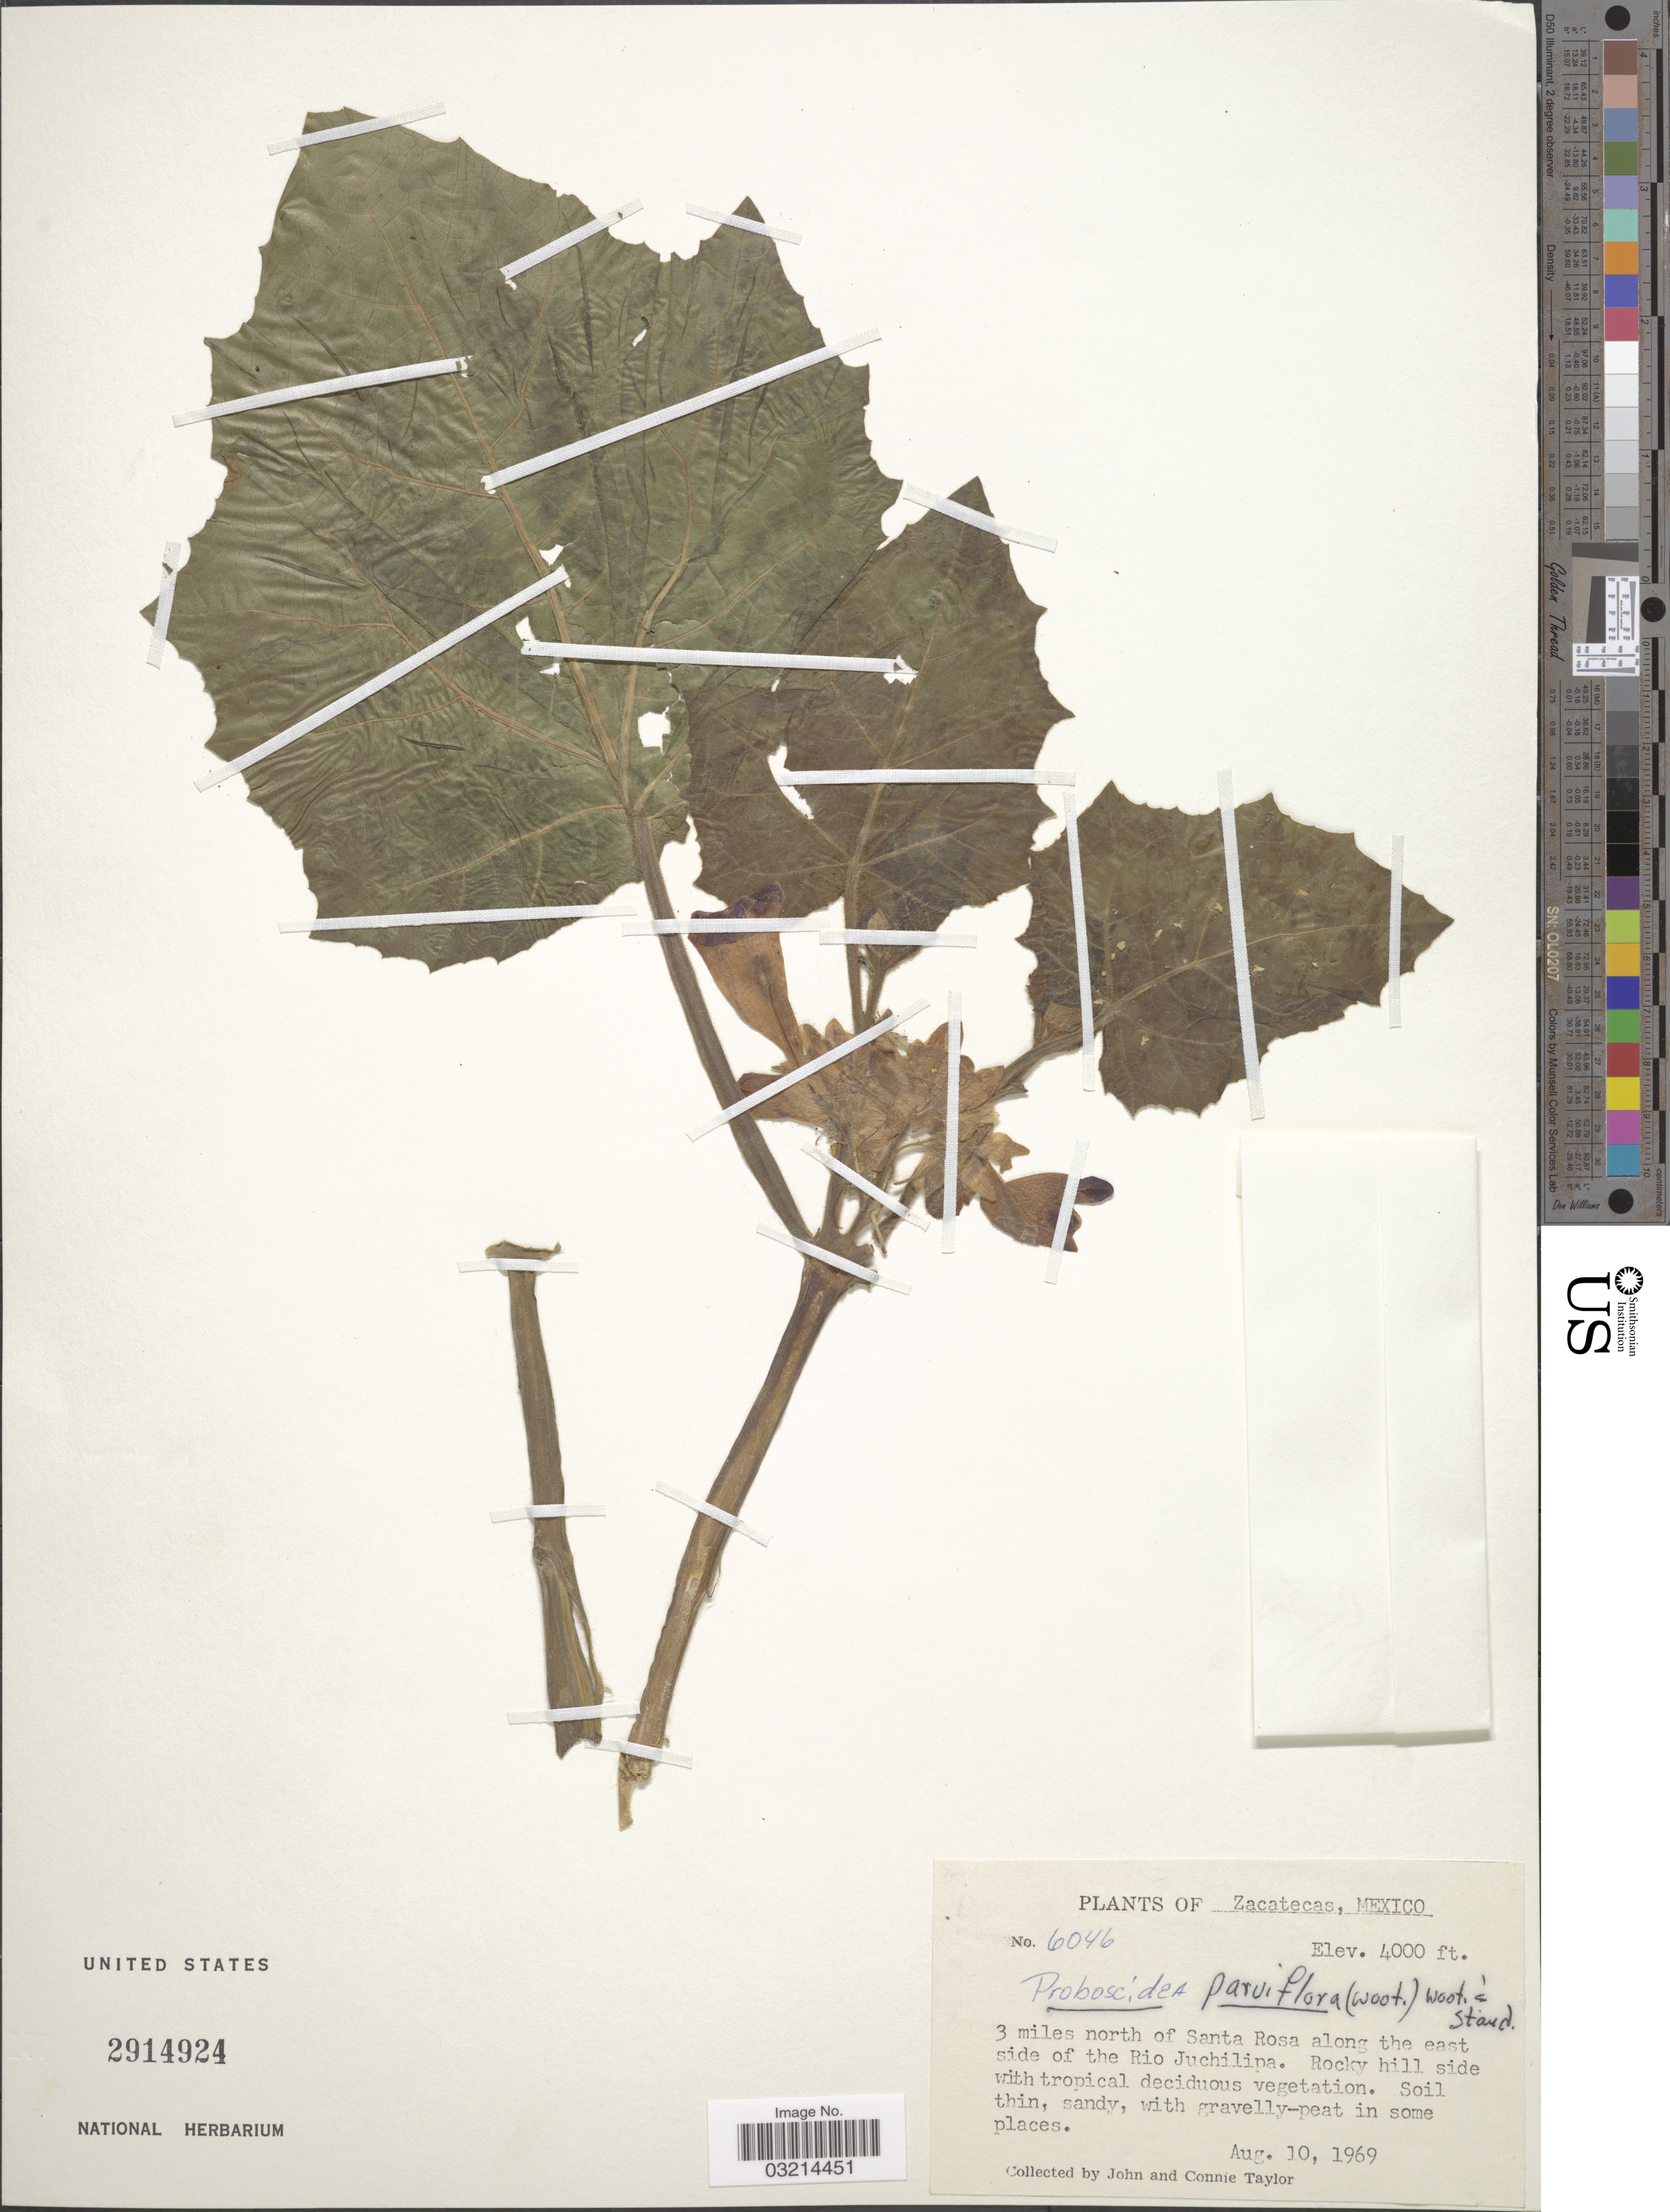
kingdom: Plantae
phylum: Tracheophyta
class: Magnoliopsida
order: Lamiales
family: Martyniaceae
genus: Proboscidea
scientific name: Proboscidea parviflora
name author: (Wooton) Wooton & Standl.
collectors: J. Taylor & C. Taylor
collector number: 6046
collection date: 1969-08-10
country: Mexico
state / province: Zacatecas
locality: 3 miles north of Santa Rosa along the east side of the Rio Juchilipa.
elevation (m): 1219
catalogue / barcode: US 2914924